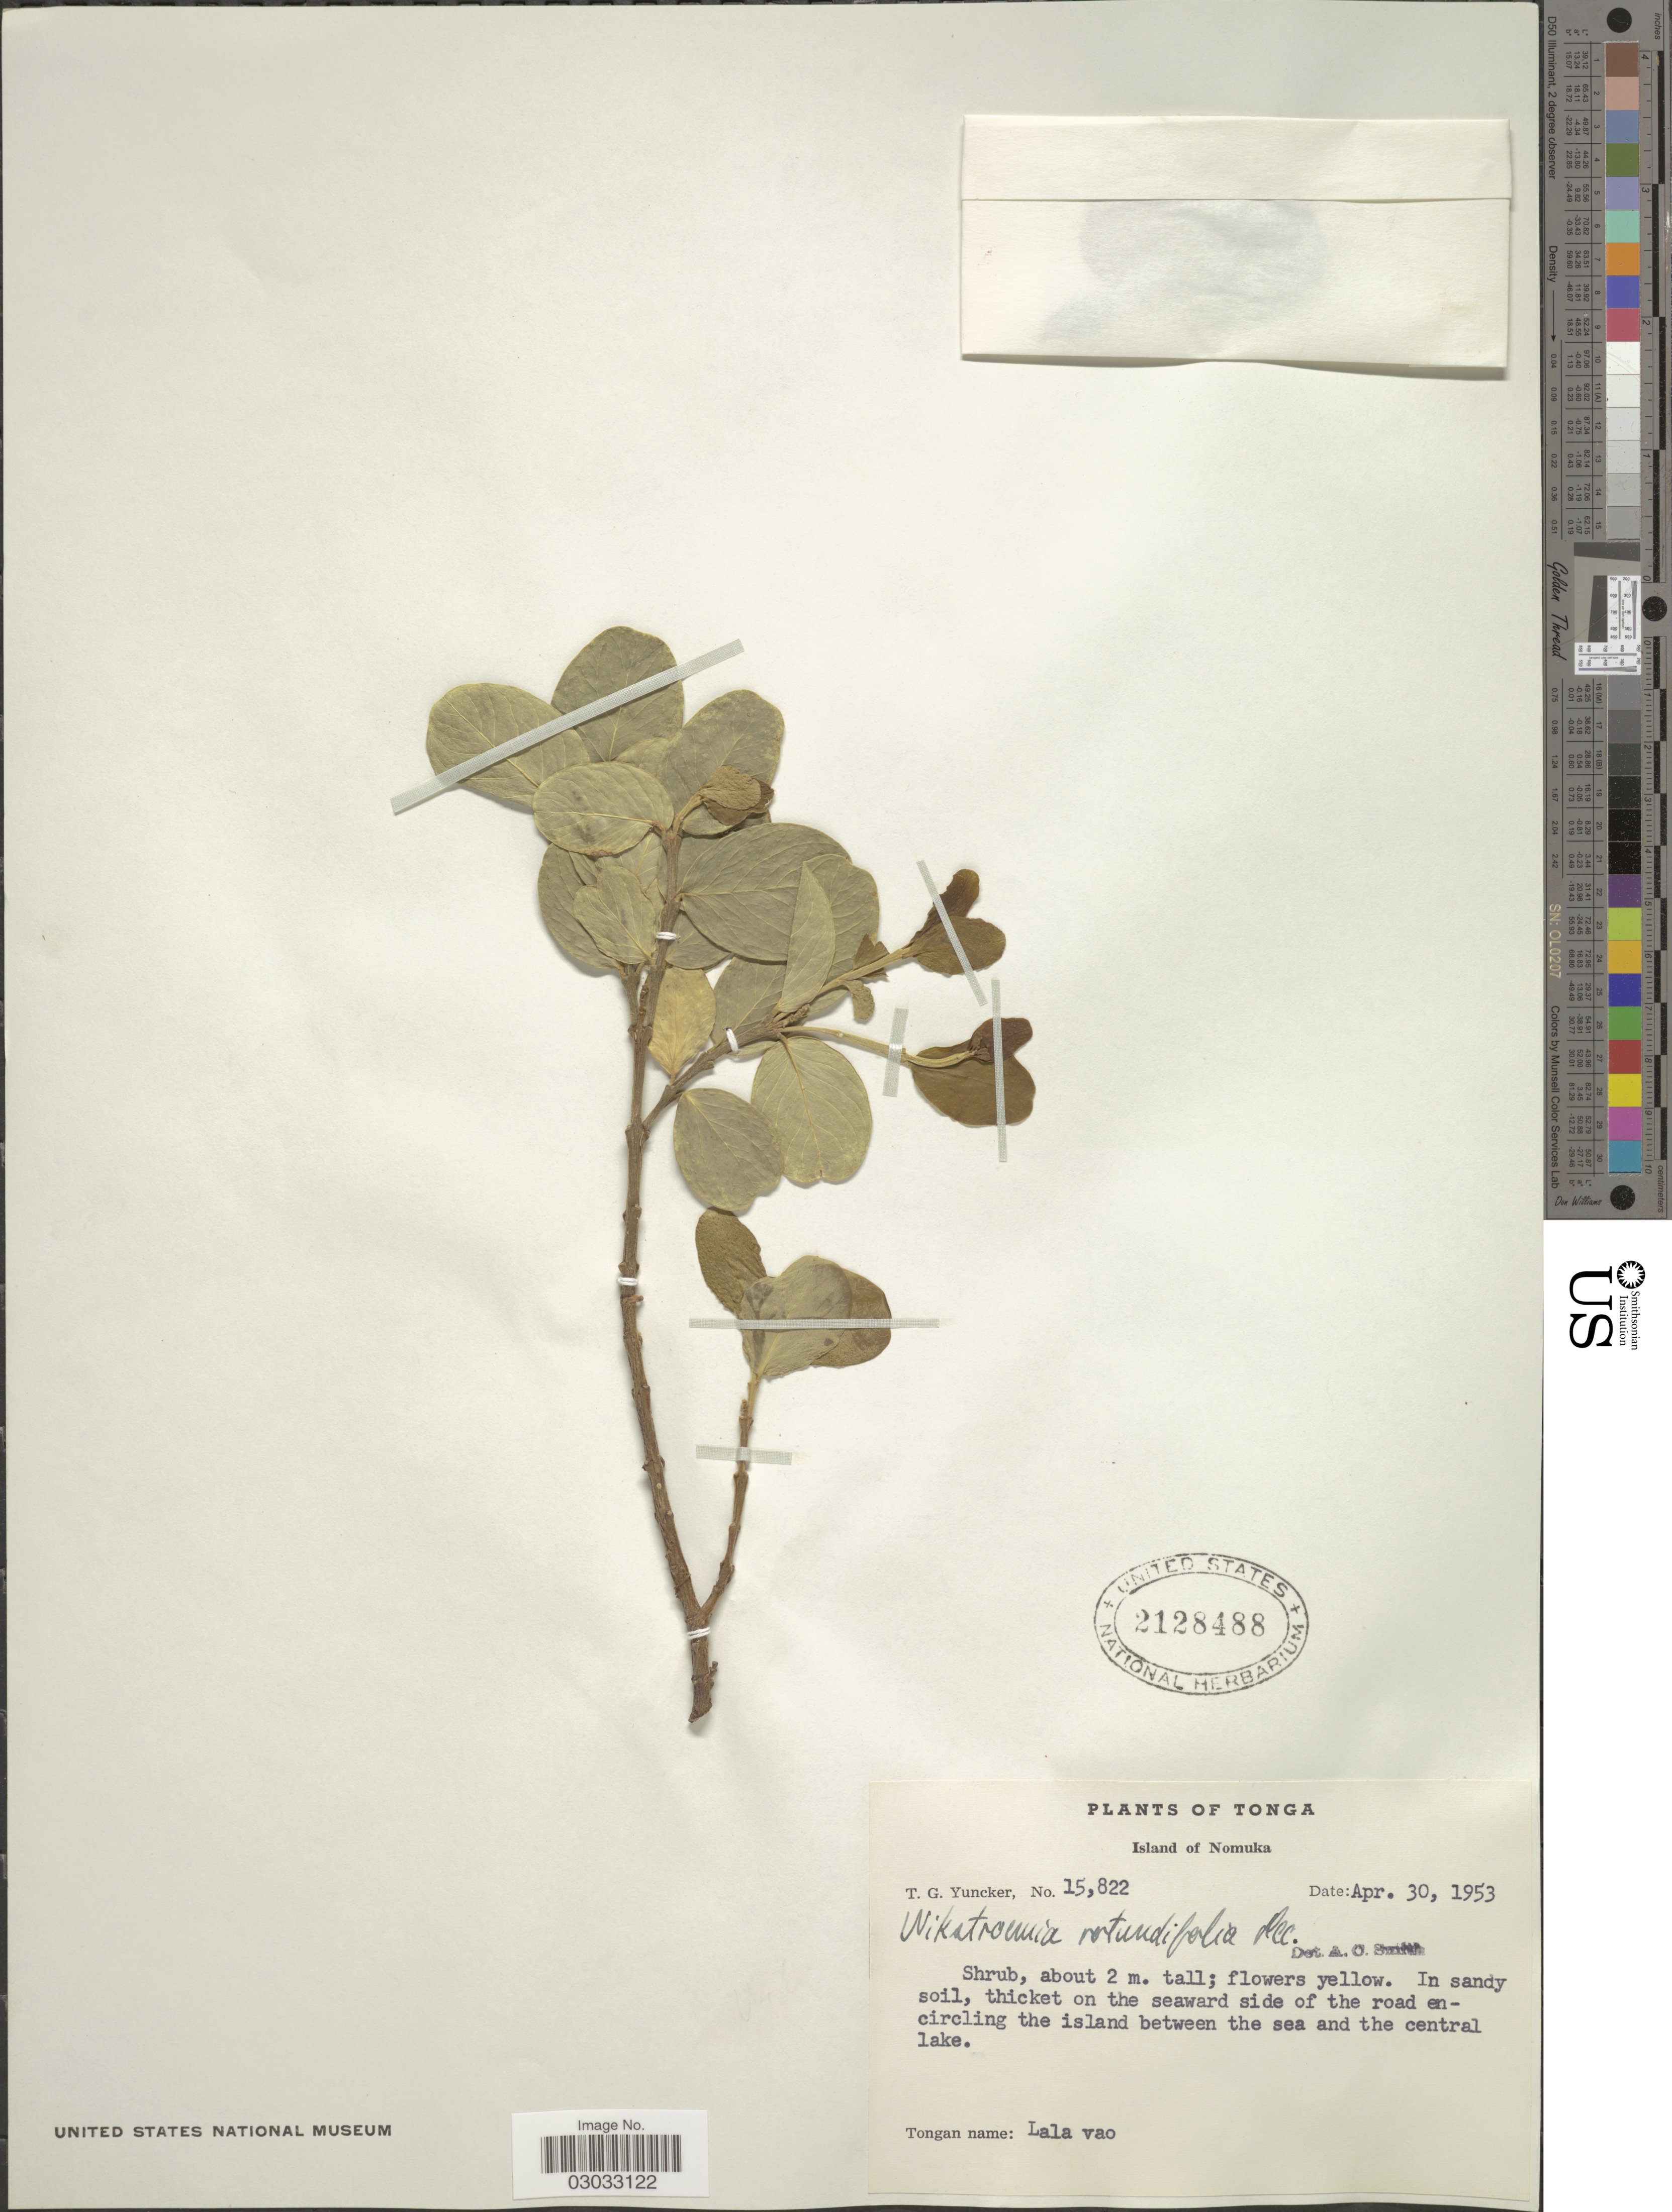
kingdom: Plantae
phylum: Tracheophyta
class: Magnoliopsida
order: Malvales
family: Thymelaeaceae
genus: Wikstroemia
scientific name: Wikstroemia rotundifolia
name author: Decne.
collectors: T. G. Yuncker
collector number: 15822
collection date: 1953-04-30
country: Tonga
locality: Island of Nomuka, thicket on the seaward side of the road en-circling the island between the sea and the central lake.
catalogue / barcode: US 2128488